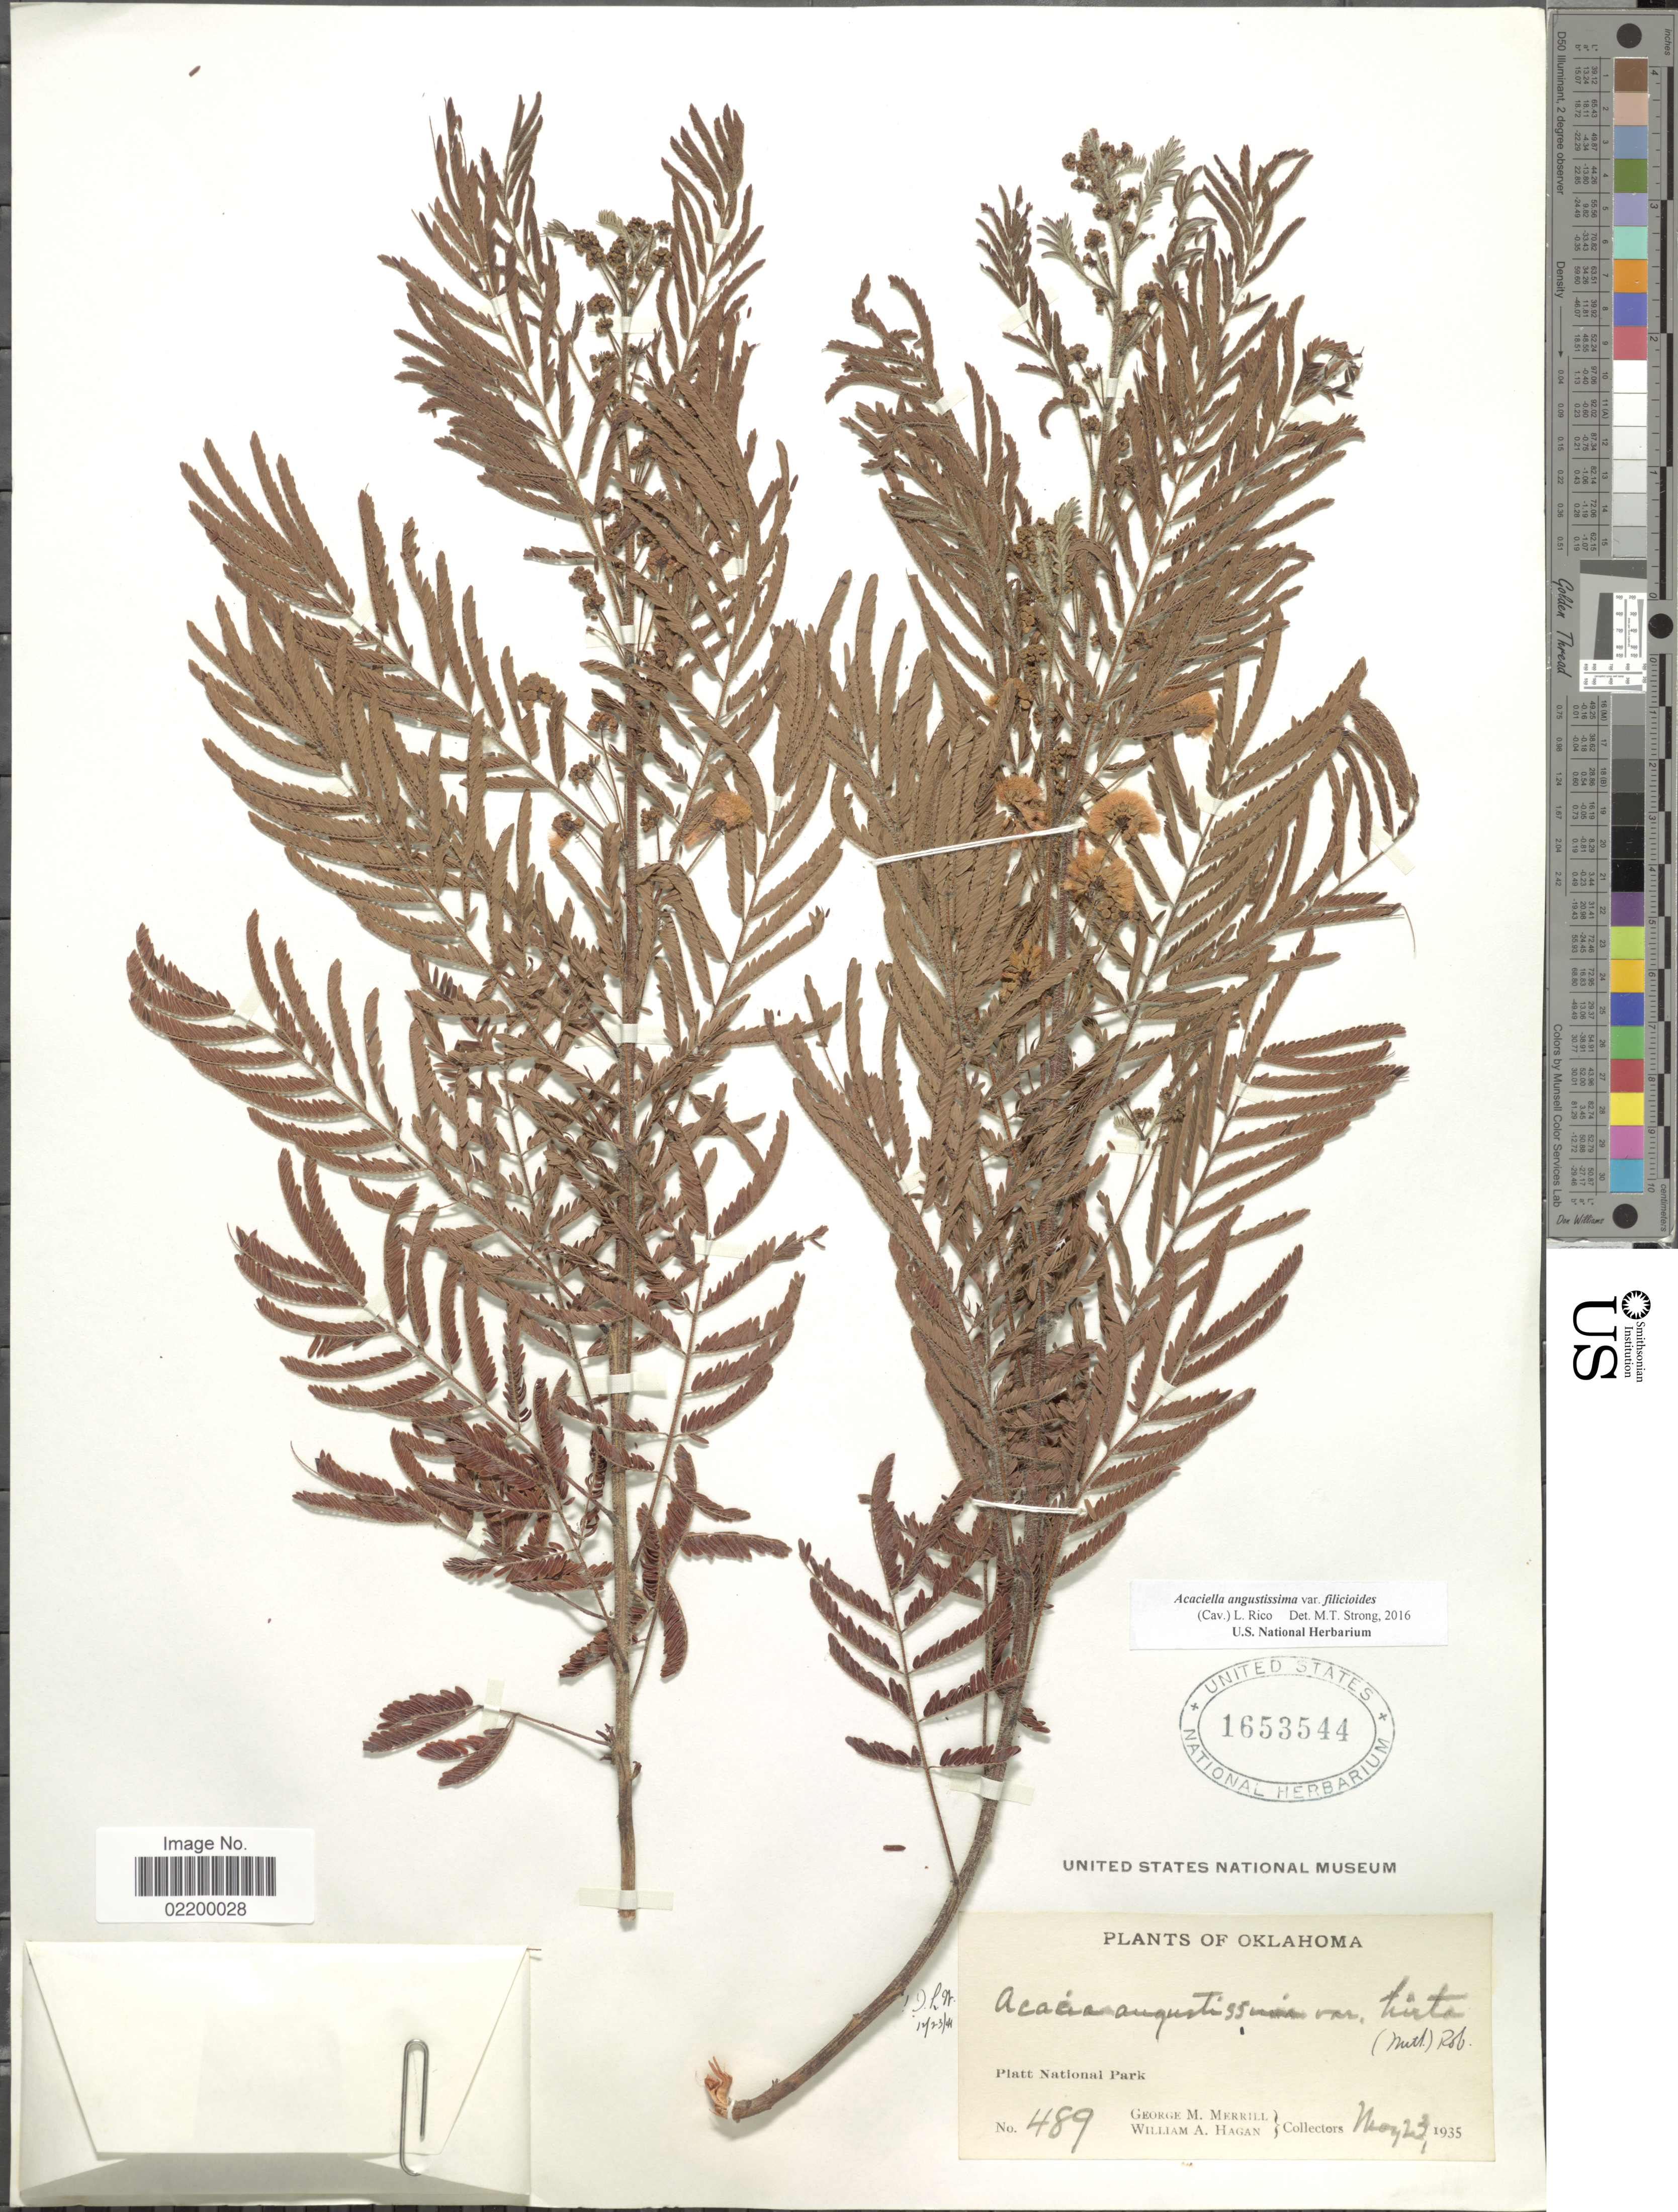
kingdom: Plantae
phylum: Tracheophyta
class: Magnoliopsida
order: Fabales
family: Fabaceae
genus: Acaciella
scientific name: Acaciella angustissima var. filicioides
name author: (Cav.) L. Rico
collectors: G. M. Merrill & W. Hagan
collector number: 489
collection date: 1935-05-23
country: United States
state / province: Oklahoma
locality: Platt National Park.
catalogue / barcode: US 1653544